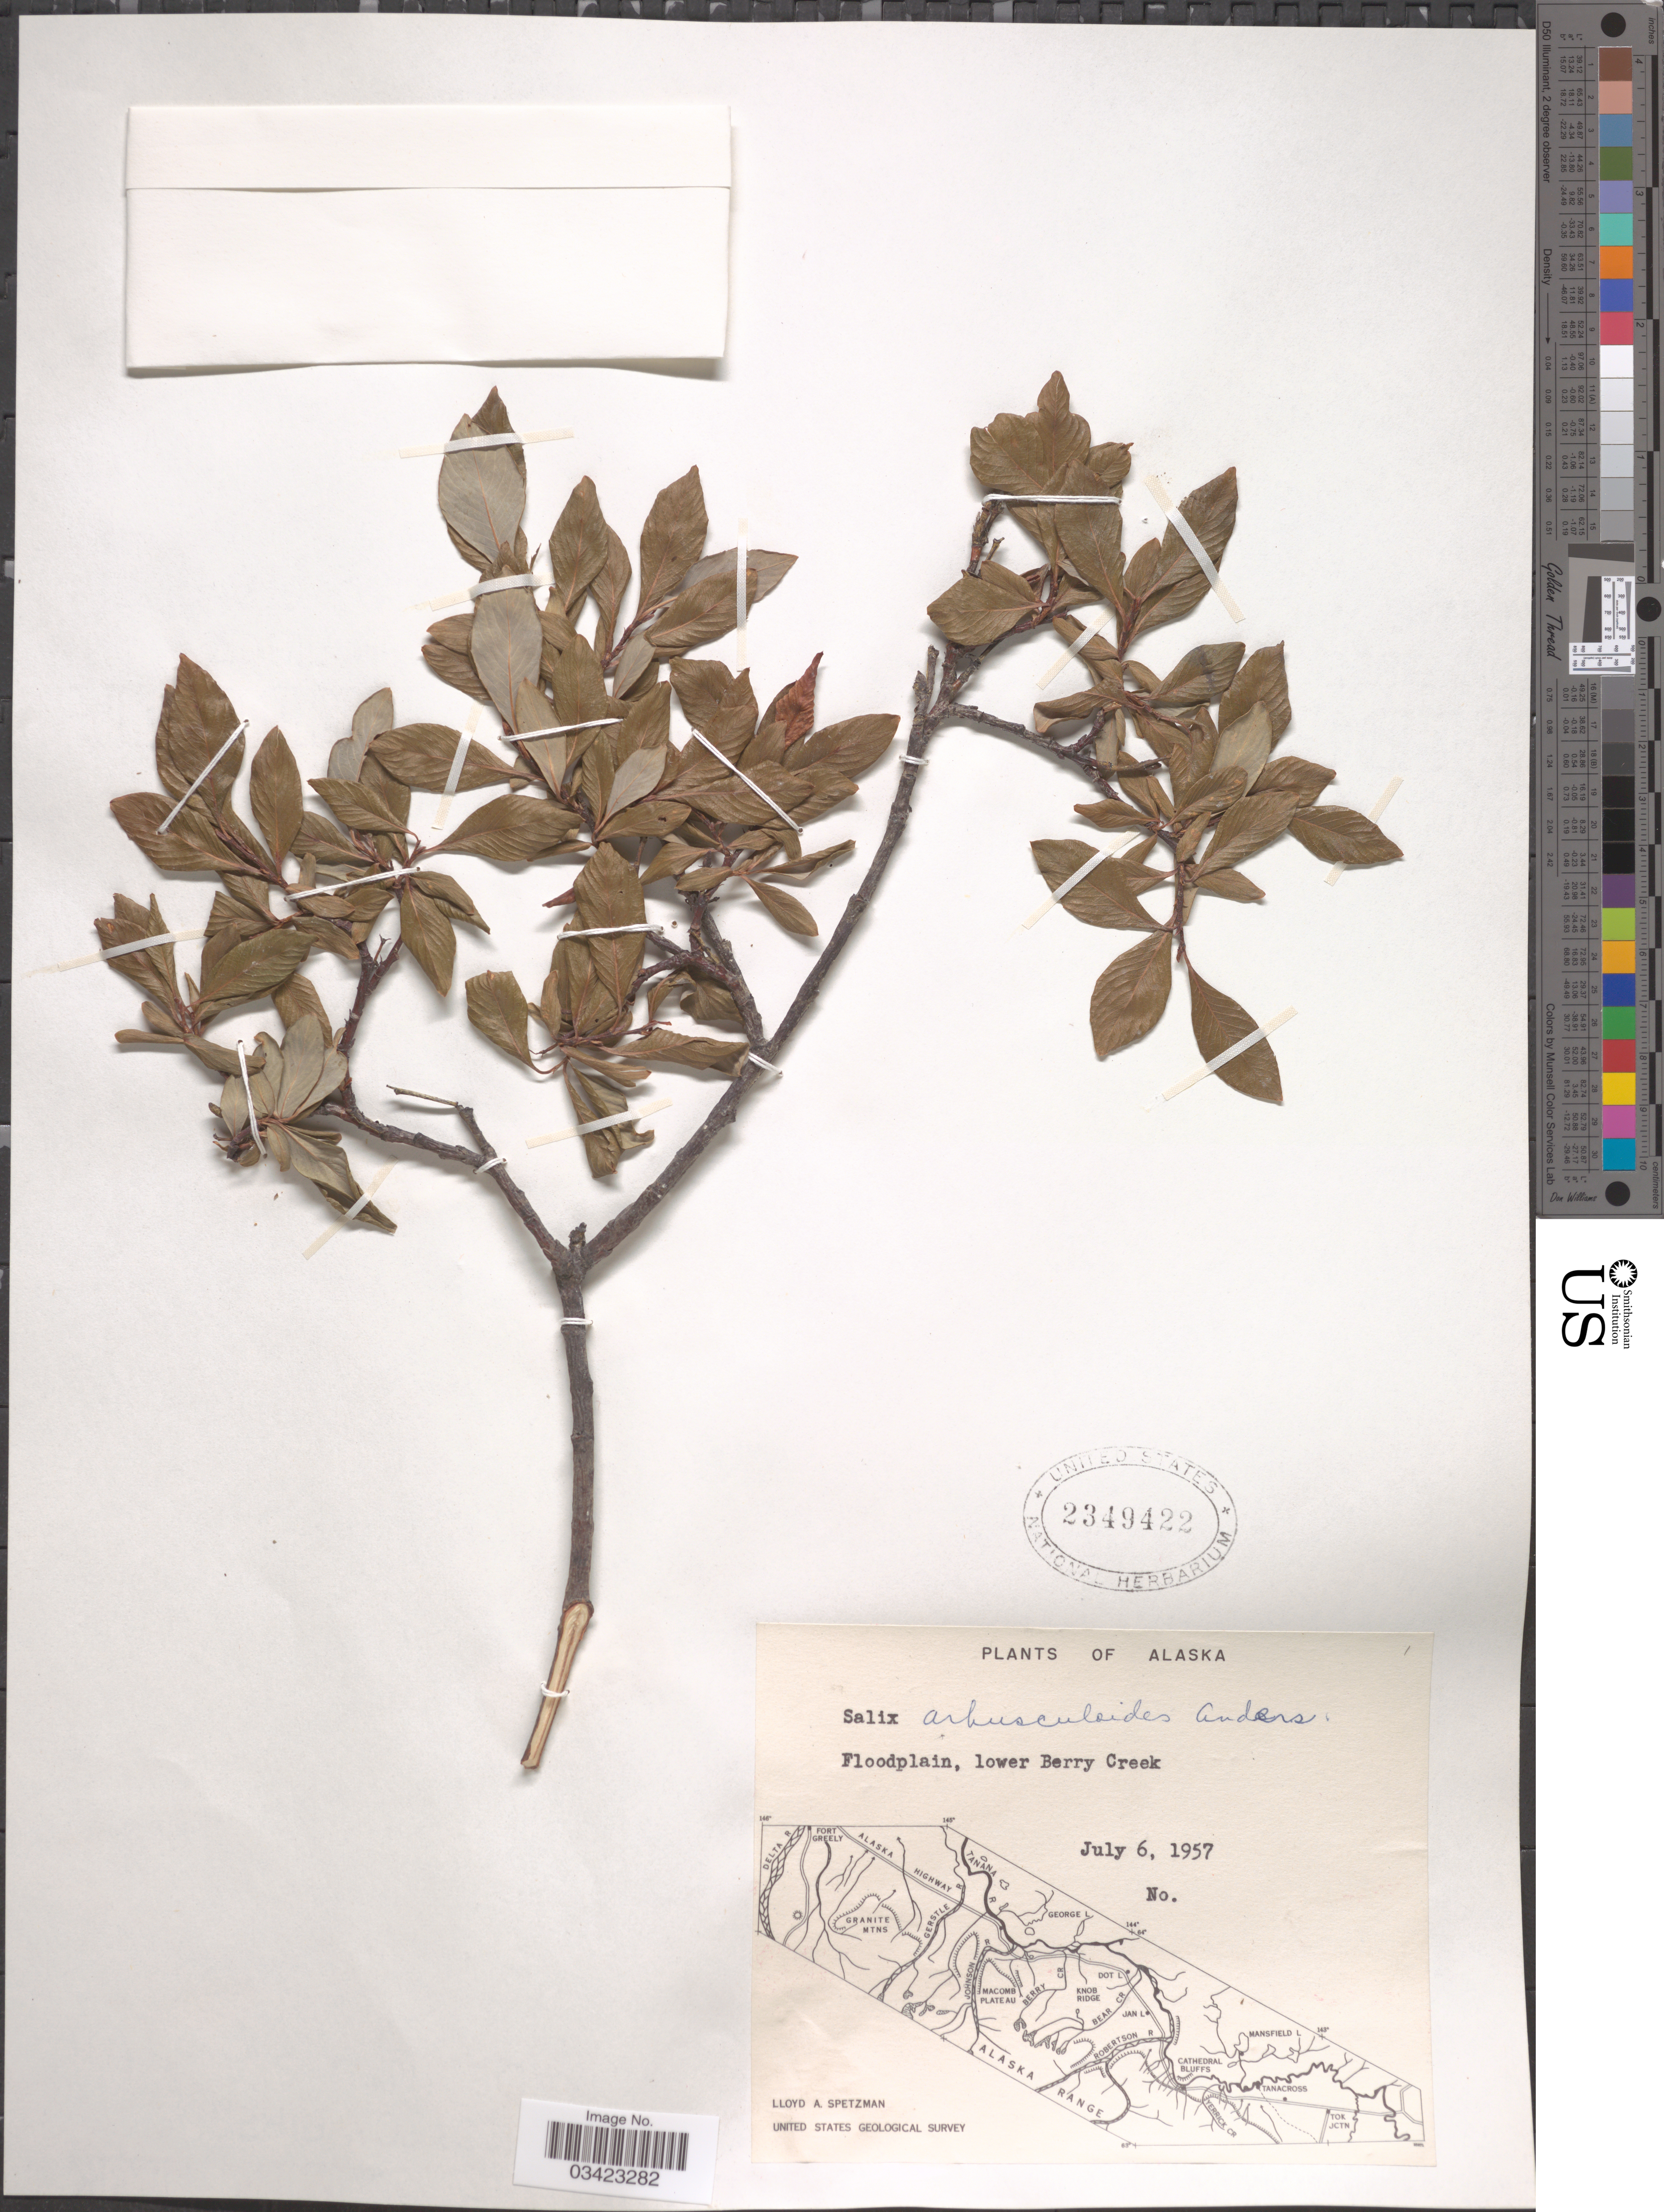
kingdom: Plantae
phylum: Tracheophyta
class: Magnoliopsida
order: Malpighiales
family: Salicaceae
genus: Salix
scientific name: Salix arbusculoides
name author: Andersson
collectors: L. Spetzman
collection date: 1957-07-06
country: United States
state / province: Alaska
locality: Floodplain, lower Berry Creek.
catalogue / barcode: US 2349422